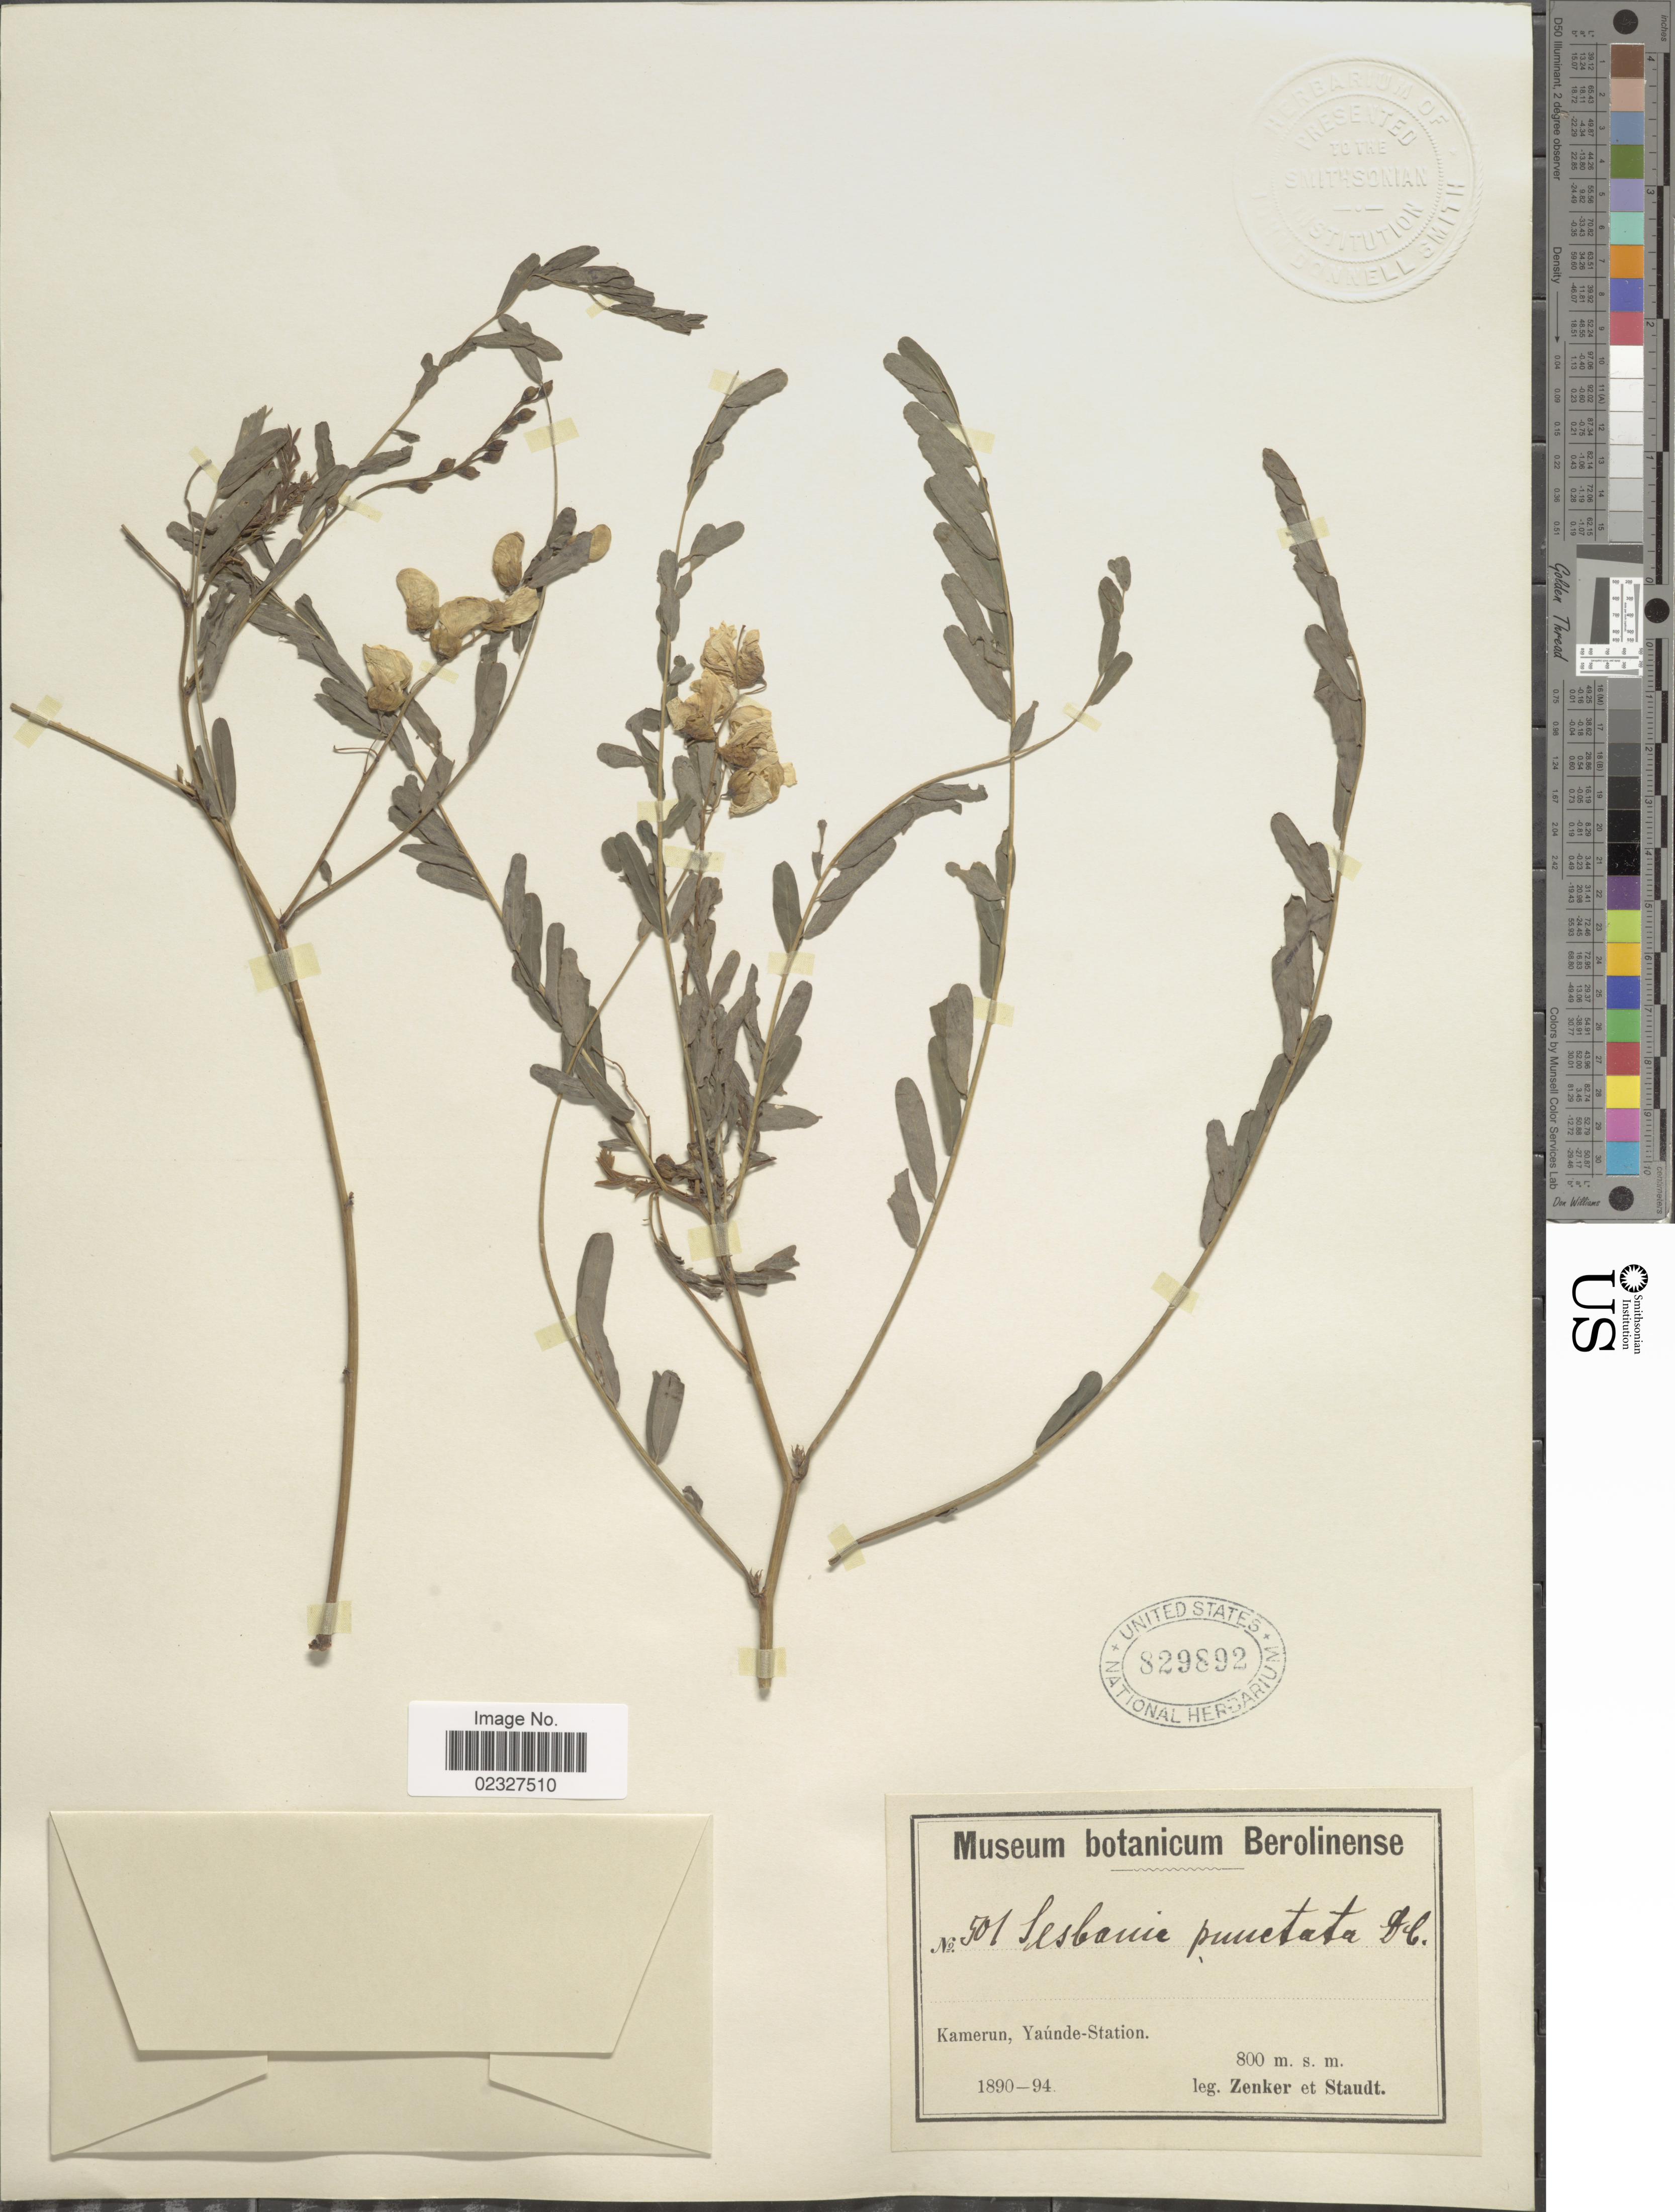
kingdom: Plantae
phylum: Tracheophyta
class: Magnoliopsida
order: Fabales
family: Fabaceae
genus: Sesbania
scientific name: Sesbania punctata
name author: DC.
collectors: Zenker, -- & -. Staudt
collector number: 501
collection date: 1890/1894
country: Cameroon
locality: Kamerun, Yaunde-Station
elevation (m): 800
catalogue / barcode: US 829892